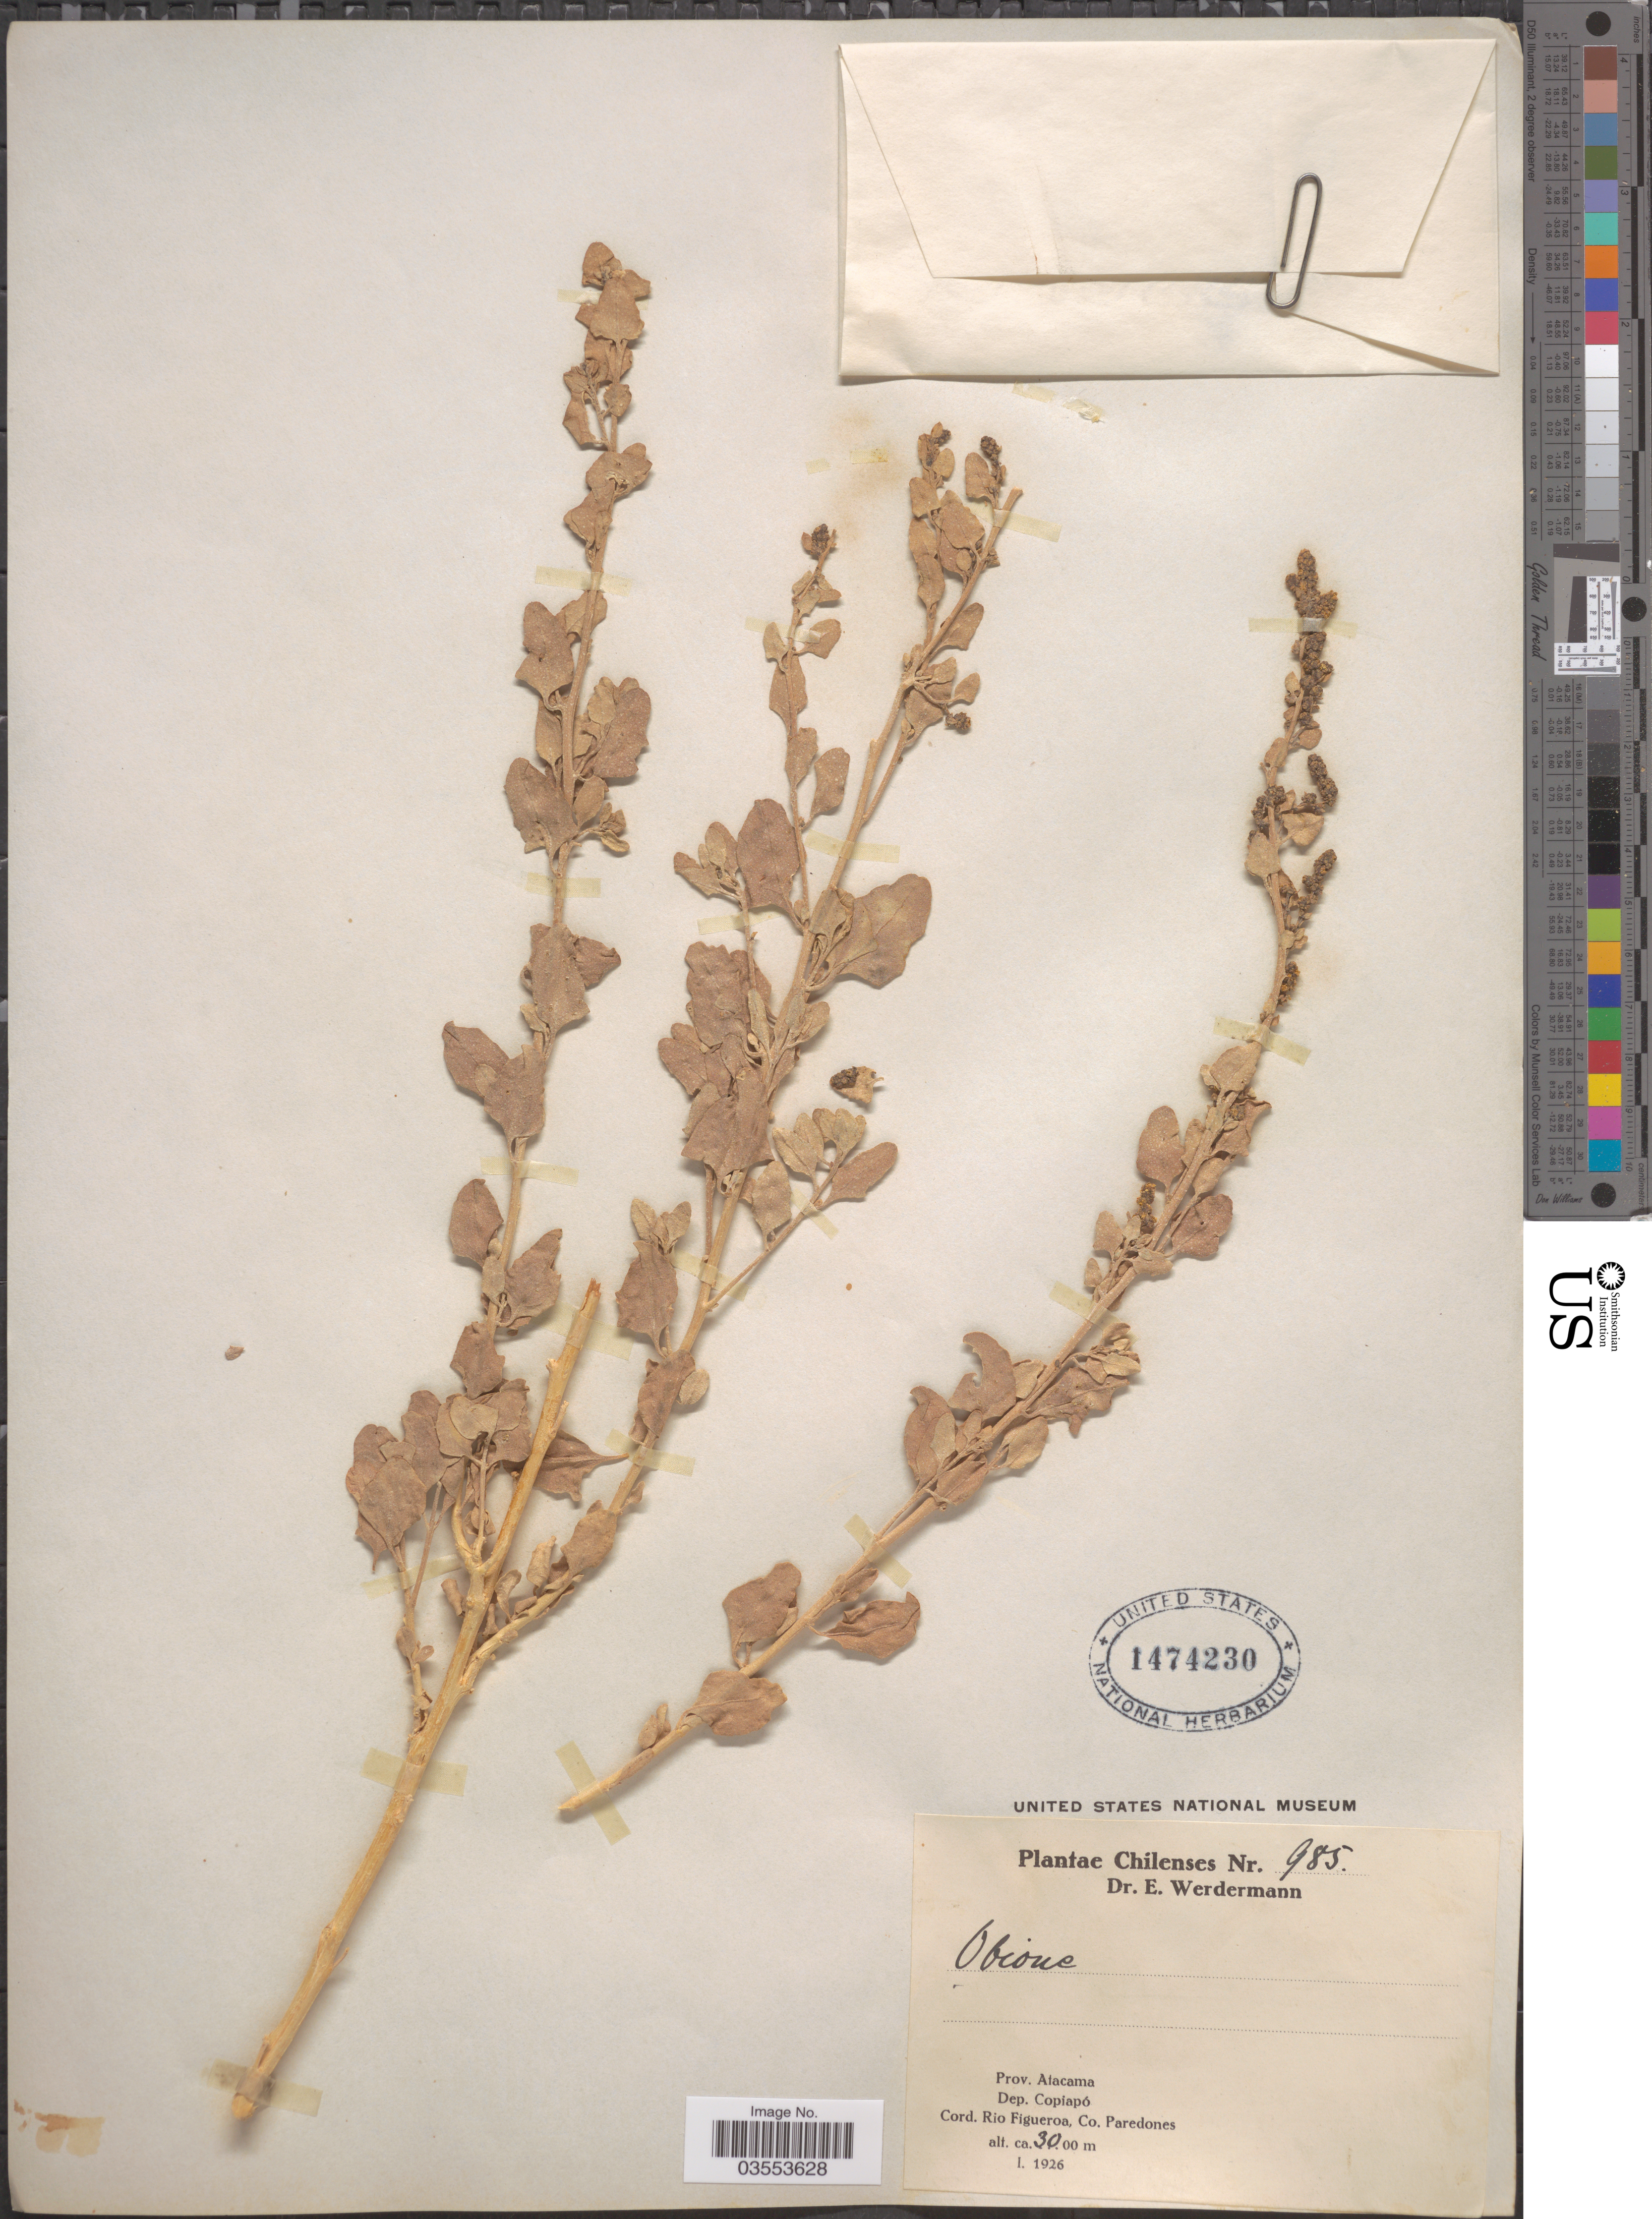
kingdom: Plantae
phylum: Tracheophyta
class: Magnoliopsida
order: Caryophyllales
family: Amaranthaceae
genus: Atriplex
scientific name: Atriplex sp.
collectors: E. Werdermann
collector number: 985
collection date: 1926-01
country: Chile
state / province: Atacama (III)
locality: Prov. Atacama. Dep. Copiapó. Cord. Rio Figueroa, Co. Paredones.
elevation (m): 3000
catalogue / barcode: US 1474230